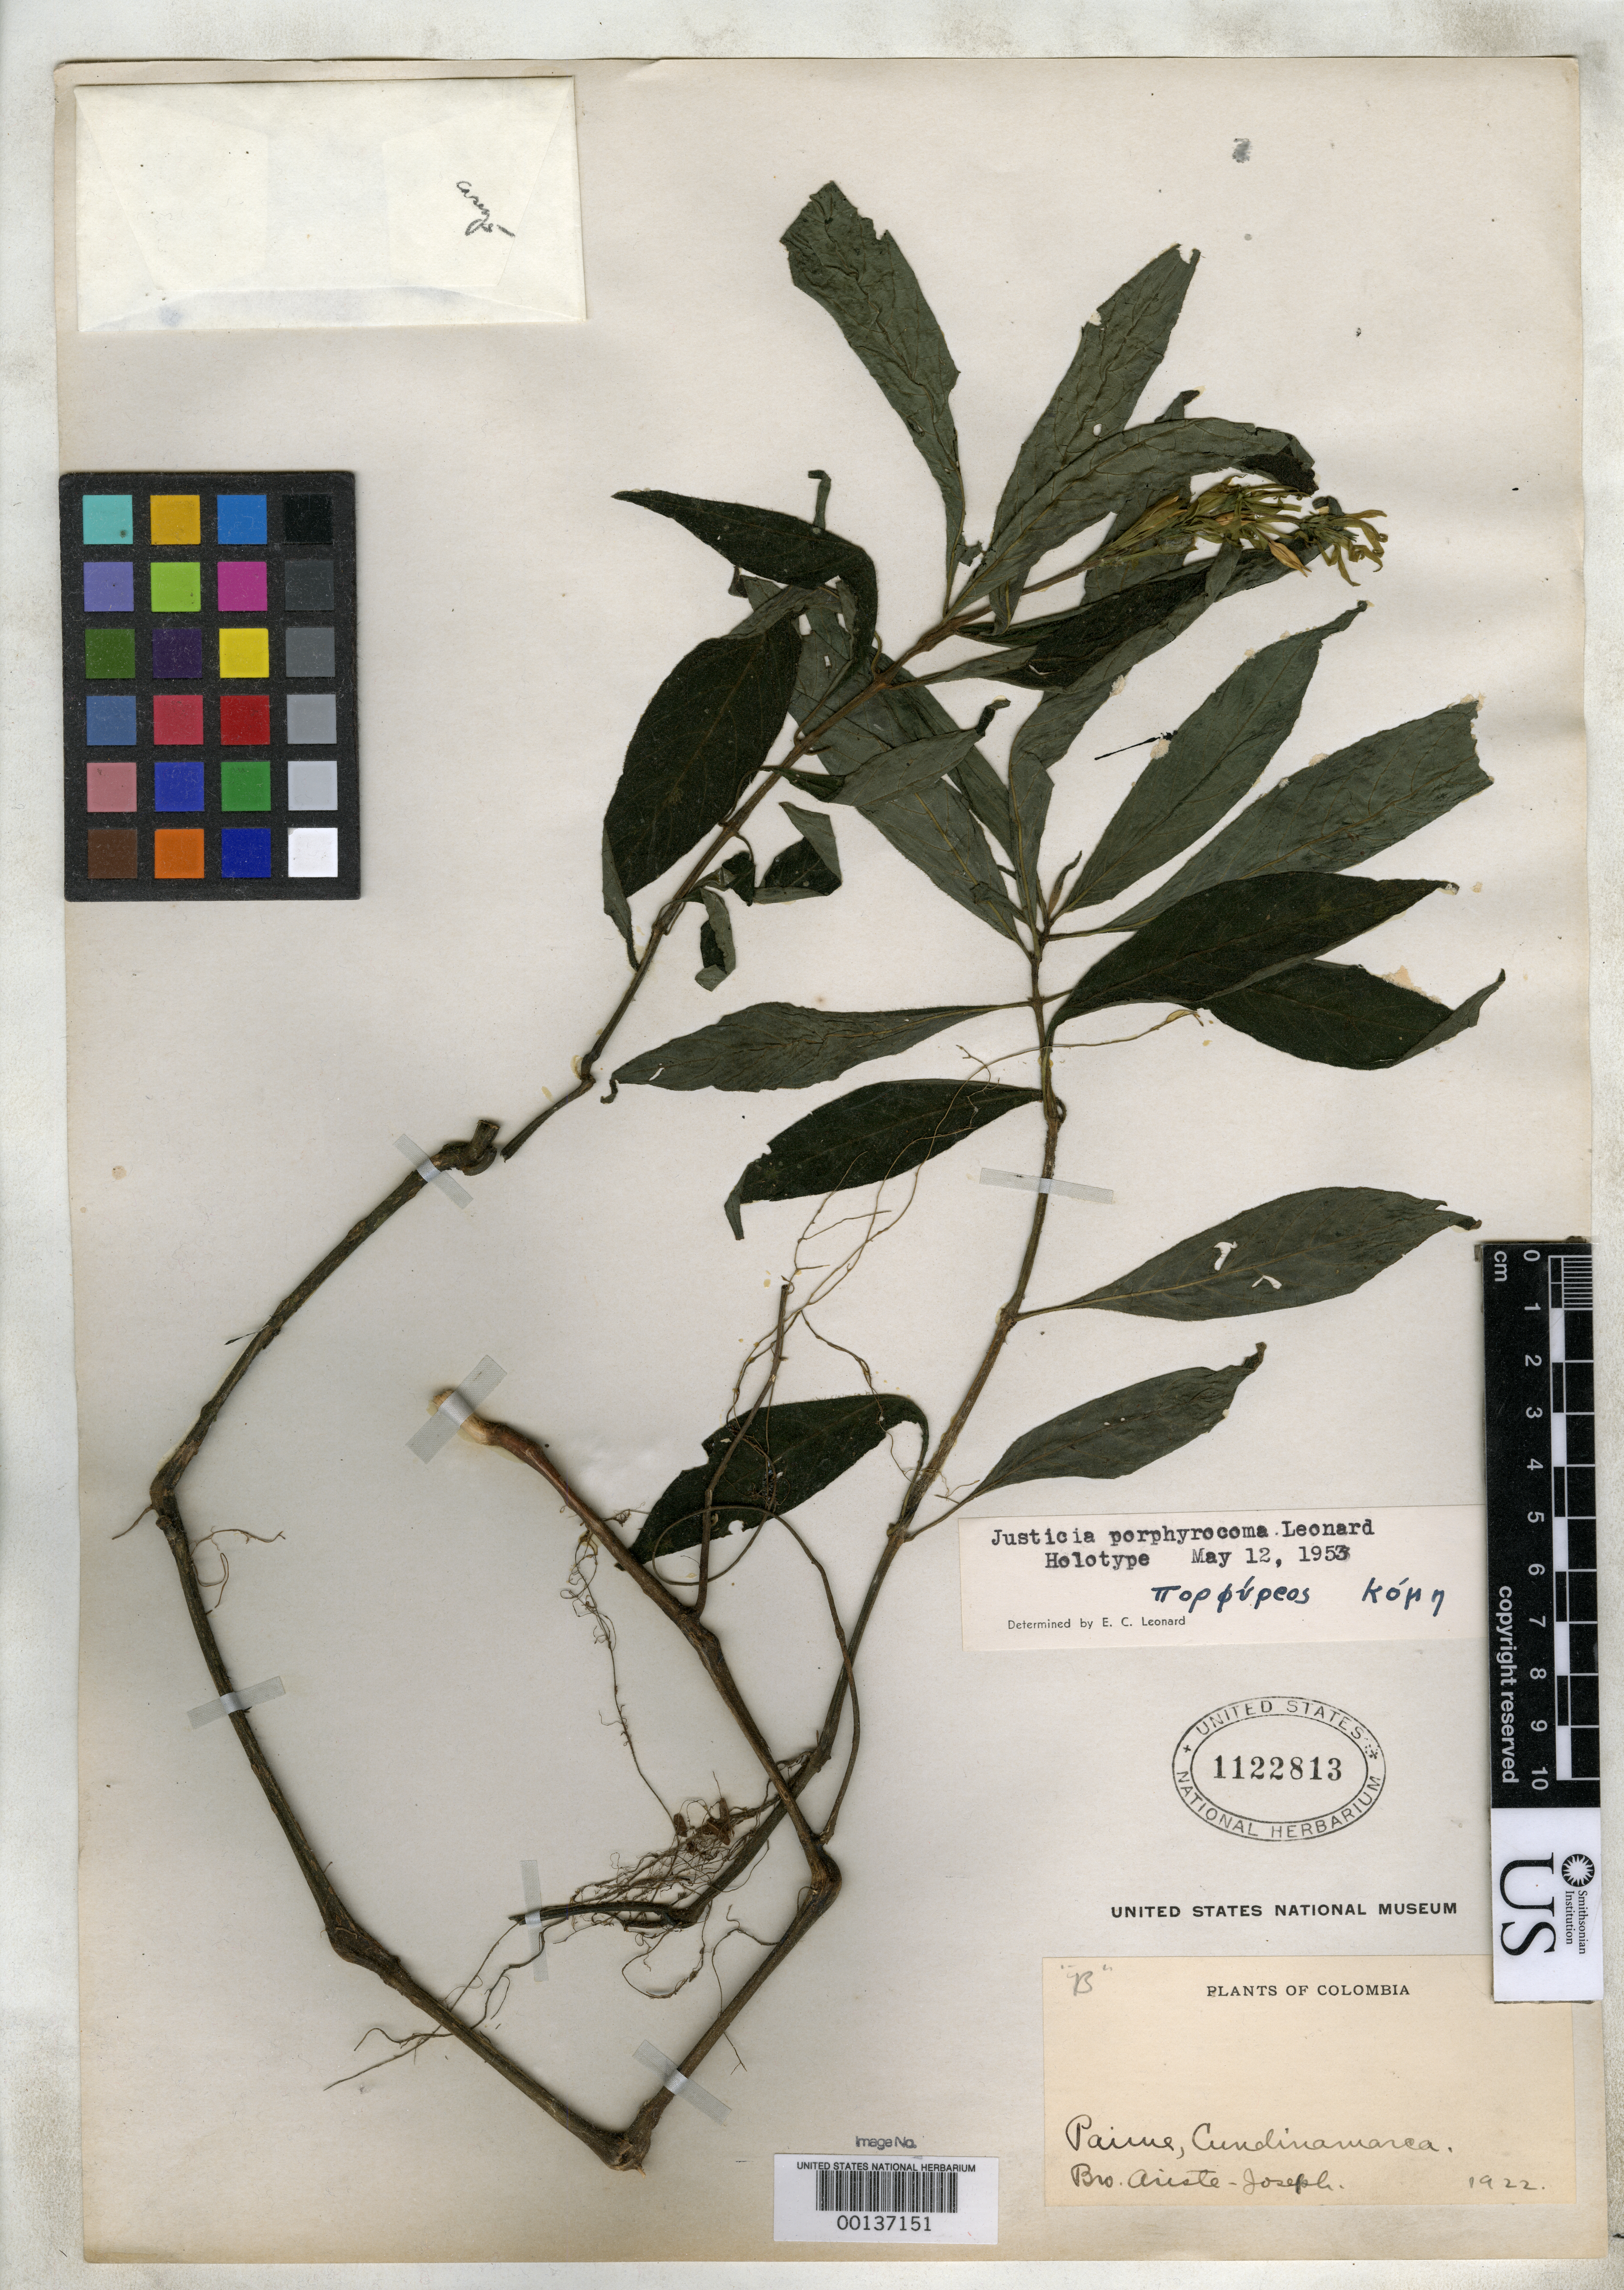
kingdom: Plantae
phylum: Tracheophyta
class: Magnoliopsida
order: Lamiales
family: Acanthaceae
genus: Justicia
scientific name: Justicia porphyrocoma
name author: Leonard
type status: Holotype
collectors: Bro. Ariste-Joseph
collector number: B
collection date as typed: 1922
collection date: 1922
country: Colombia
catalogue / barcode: US 1122813